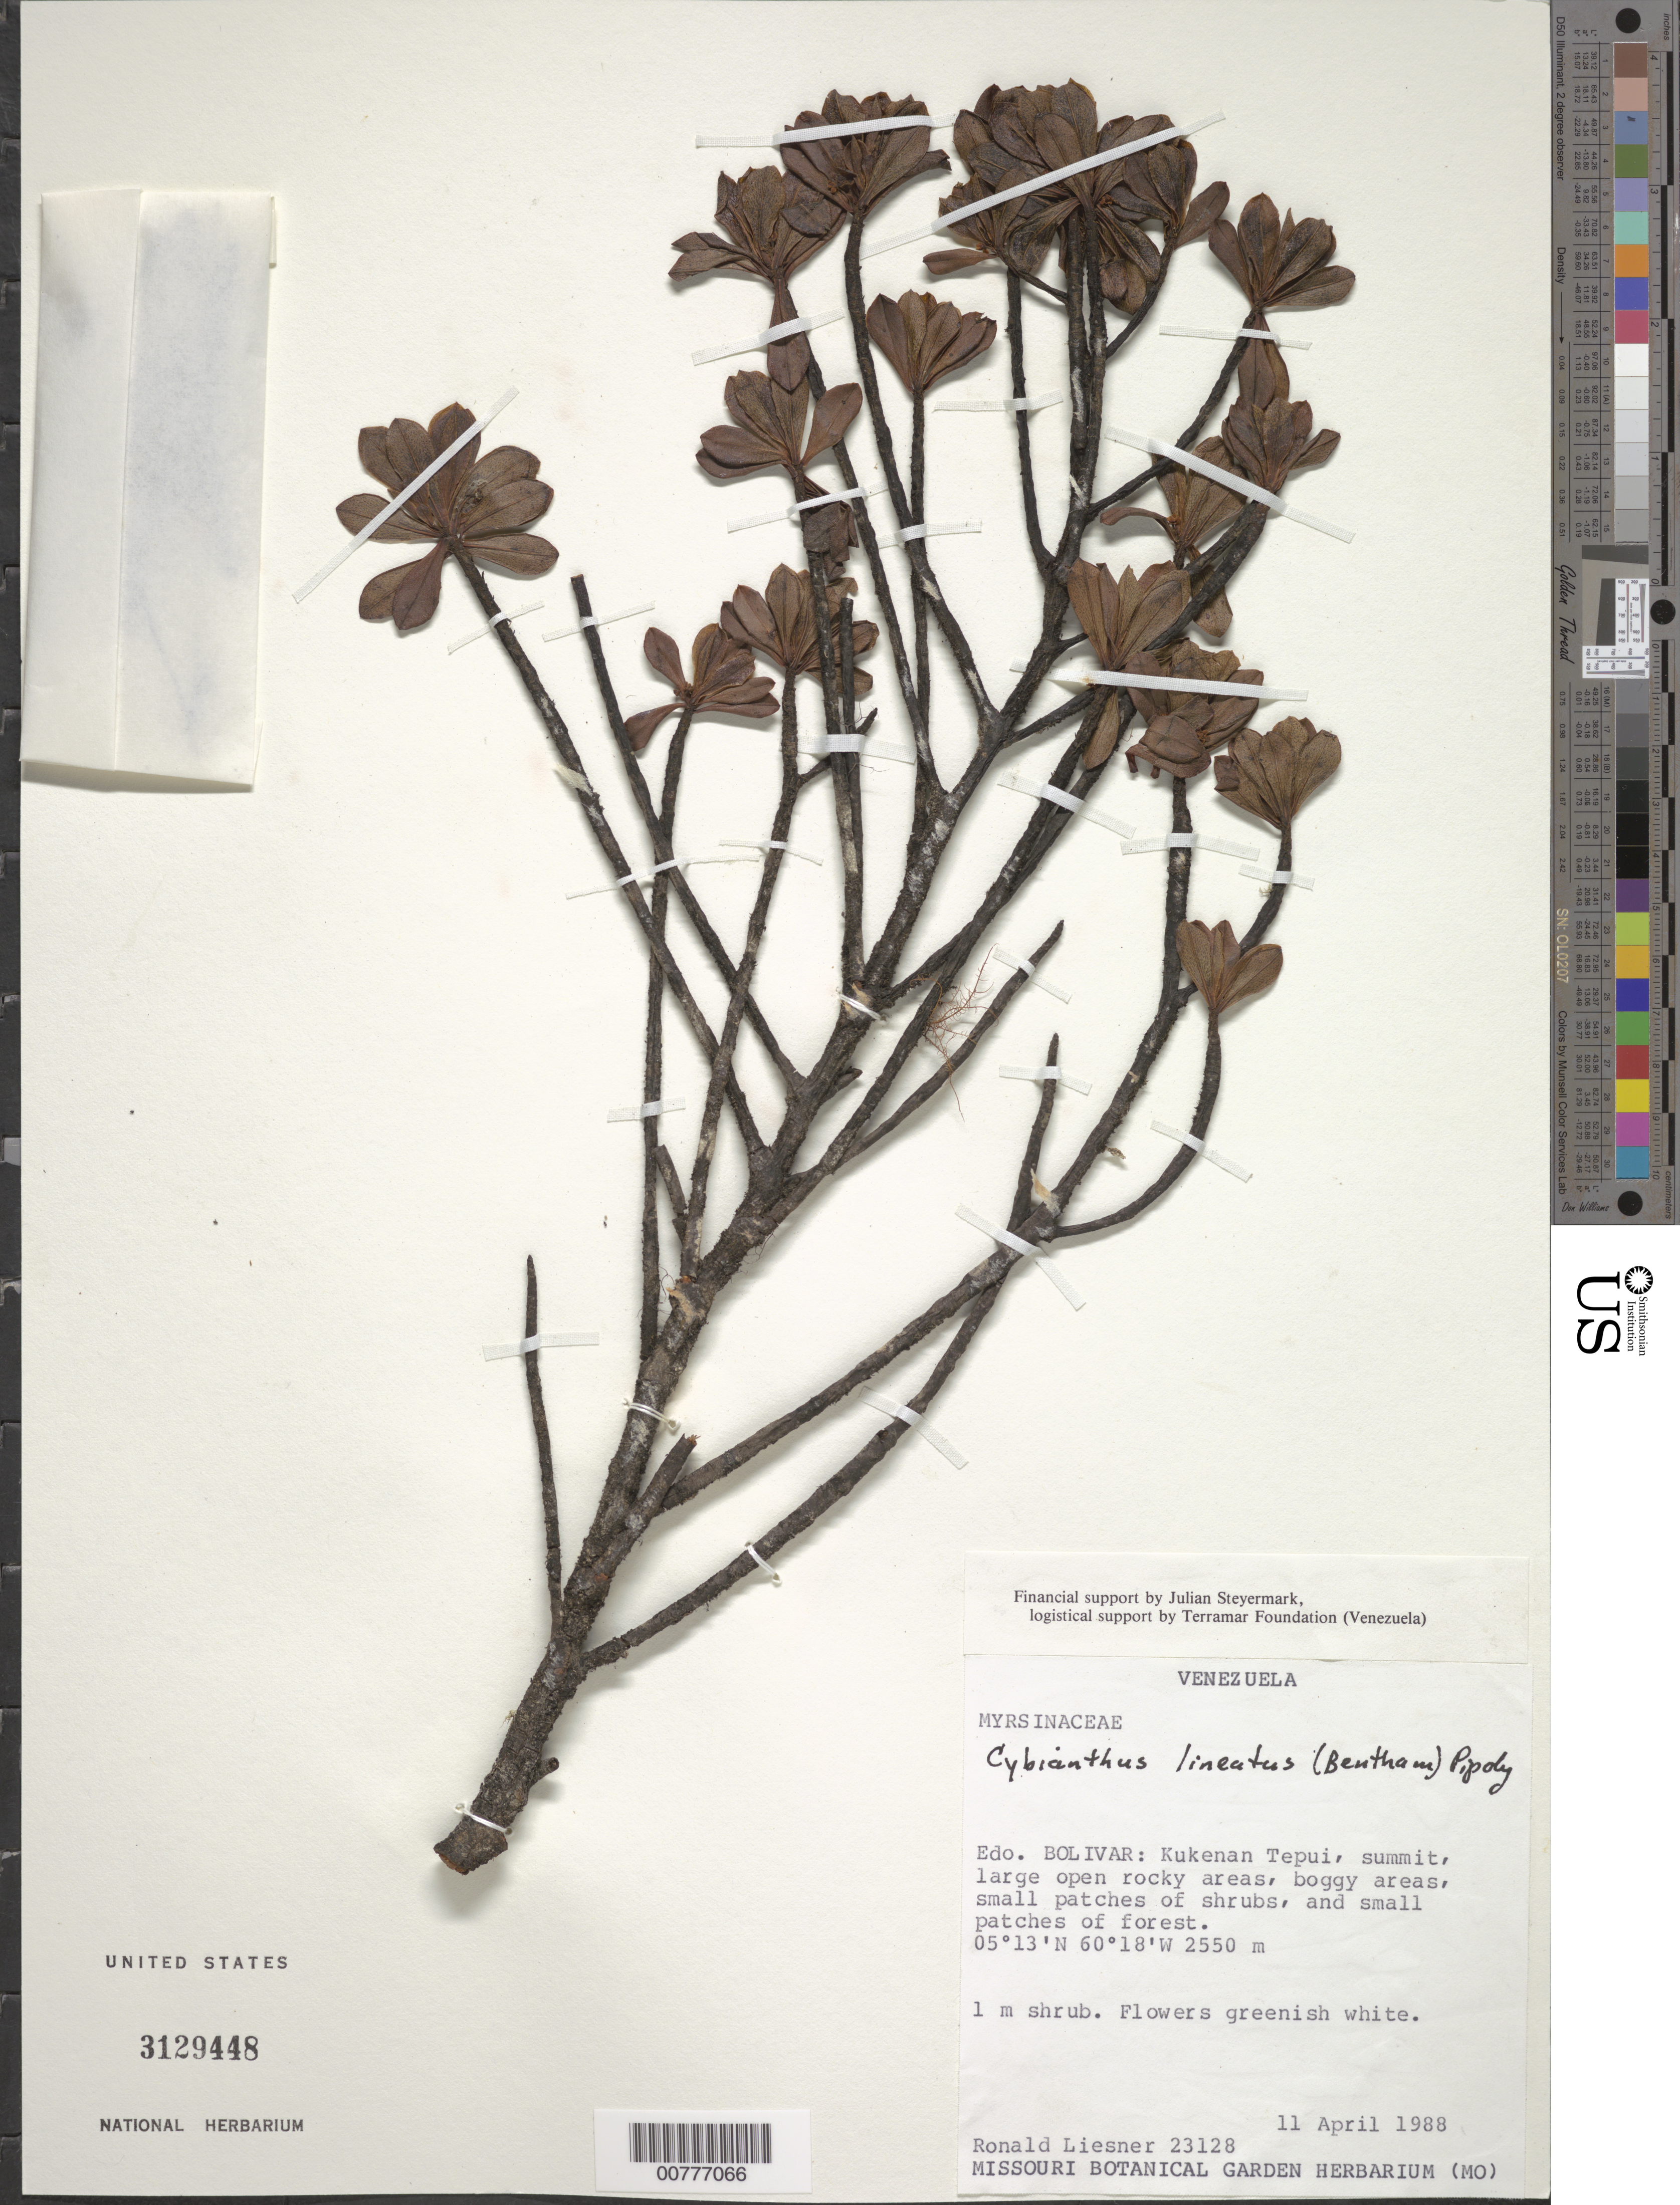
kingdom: Plantae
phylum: Tracheophyta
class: Magnoliopsida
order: Ericales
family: Primulaceae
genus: Cybianthus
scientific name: Cybianthus lineatus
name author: (Benth.) Pipoly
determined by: Pipoly, J. J., III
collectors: R. L. Liesner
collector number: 23128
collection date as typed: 11-Apr-88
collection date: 1988-04-11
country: Venezuela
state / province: Bolívar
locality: Kukenan tepuí, summit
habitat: Large open rocky areas, boggy areas, small patches of shrubs, and small patches of forest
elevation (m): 2550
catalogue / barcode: US 3129448